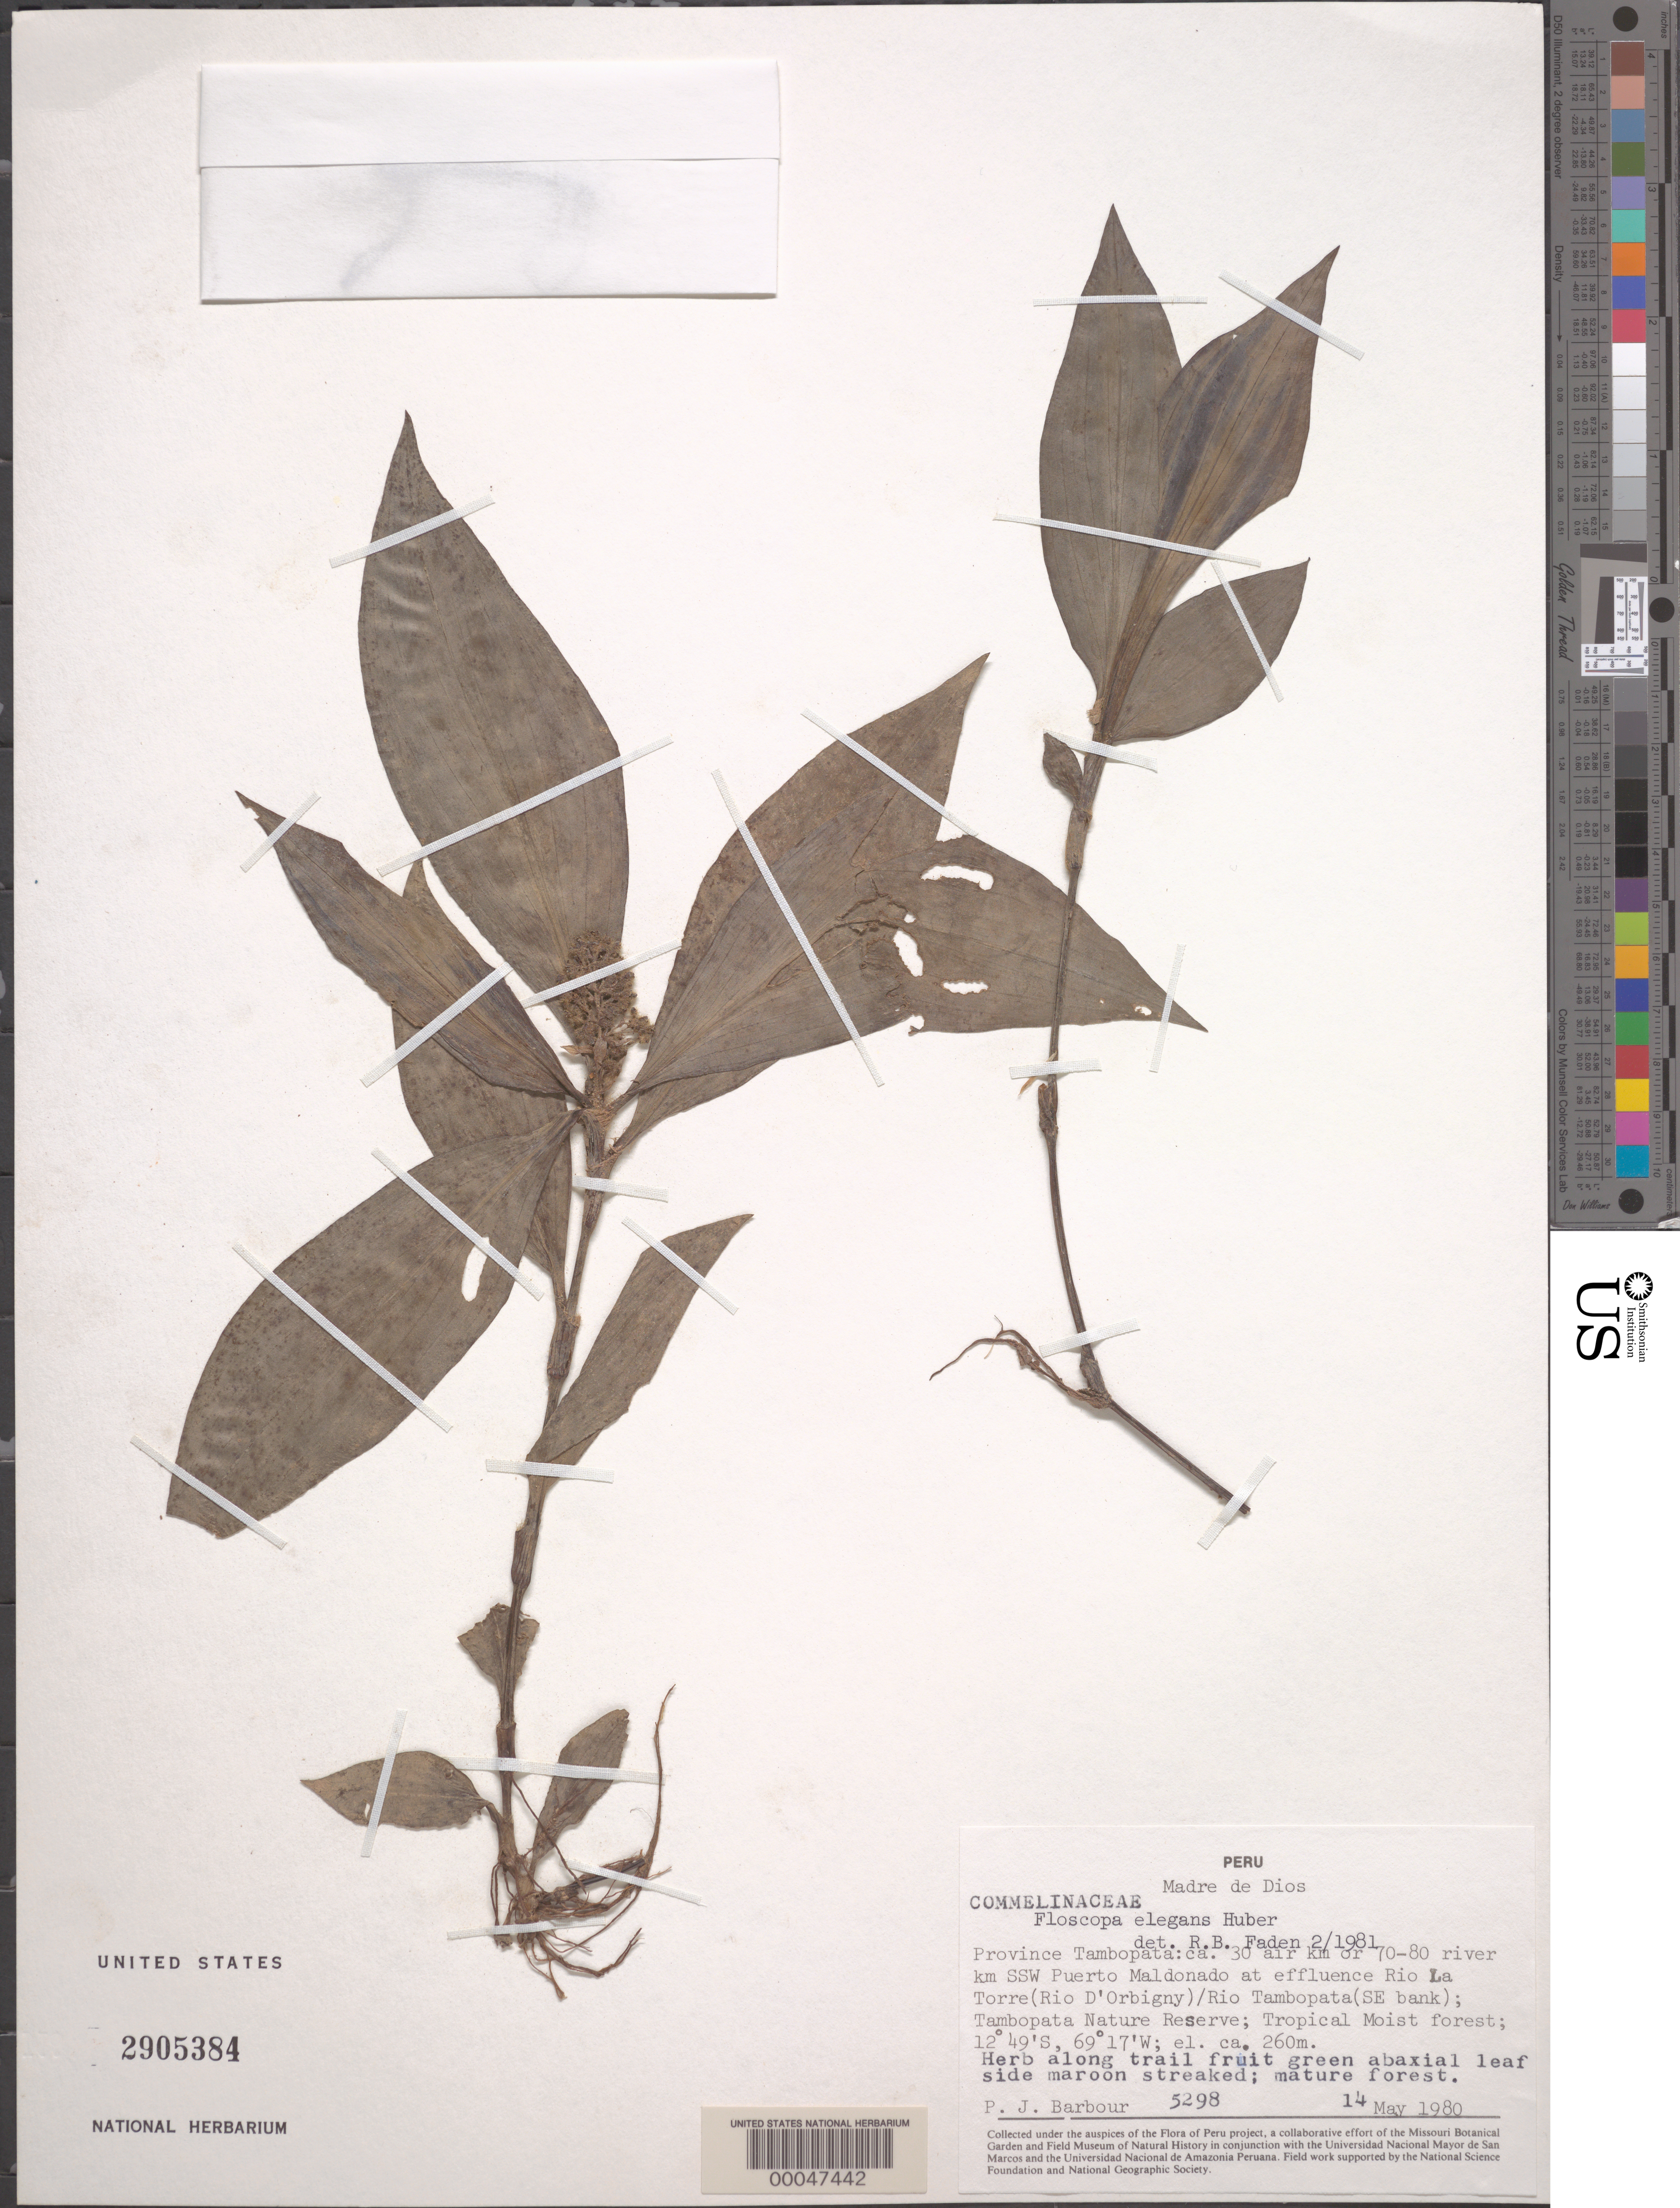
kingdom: Plantae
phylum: Tracheophyta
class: Liliopsida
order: Commelinales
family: Commelinaceae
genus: Floscopa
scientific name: Floscopa elegans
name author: Huber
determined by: Faden, Robert B., (US), Smithsonian Institution - National Museum of Natural History (UNITED STATES)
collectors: P. Barbour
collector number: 5298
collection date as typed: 14 May 1980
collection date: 1980-05-14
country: Peru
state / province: Madre de Dios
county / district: Tambopata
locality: Ssw of puerto madonado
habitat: Tropical moist forest; trailside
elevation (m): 260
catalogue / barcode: US 2905384